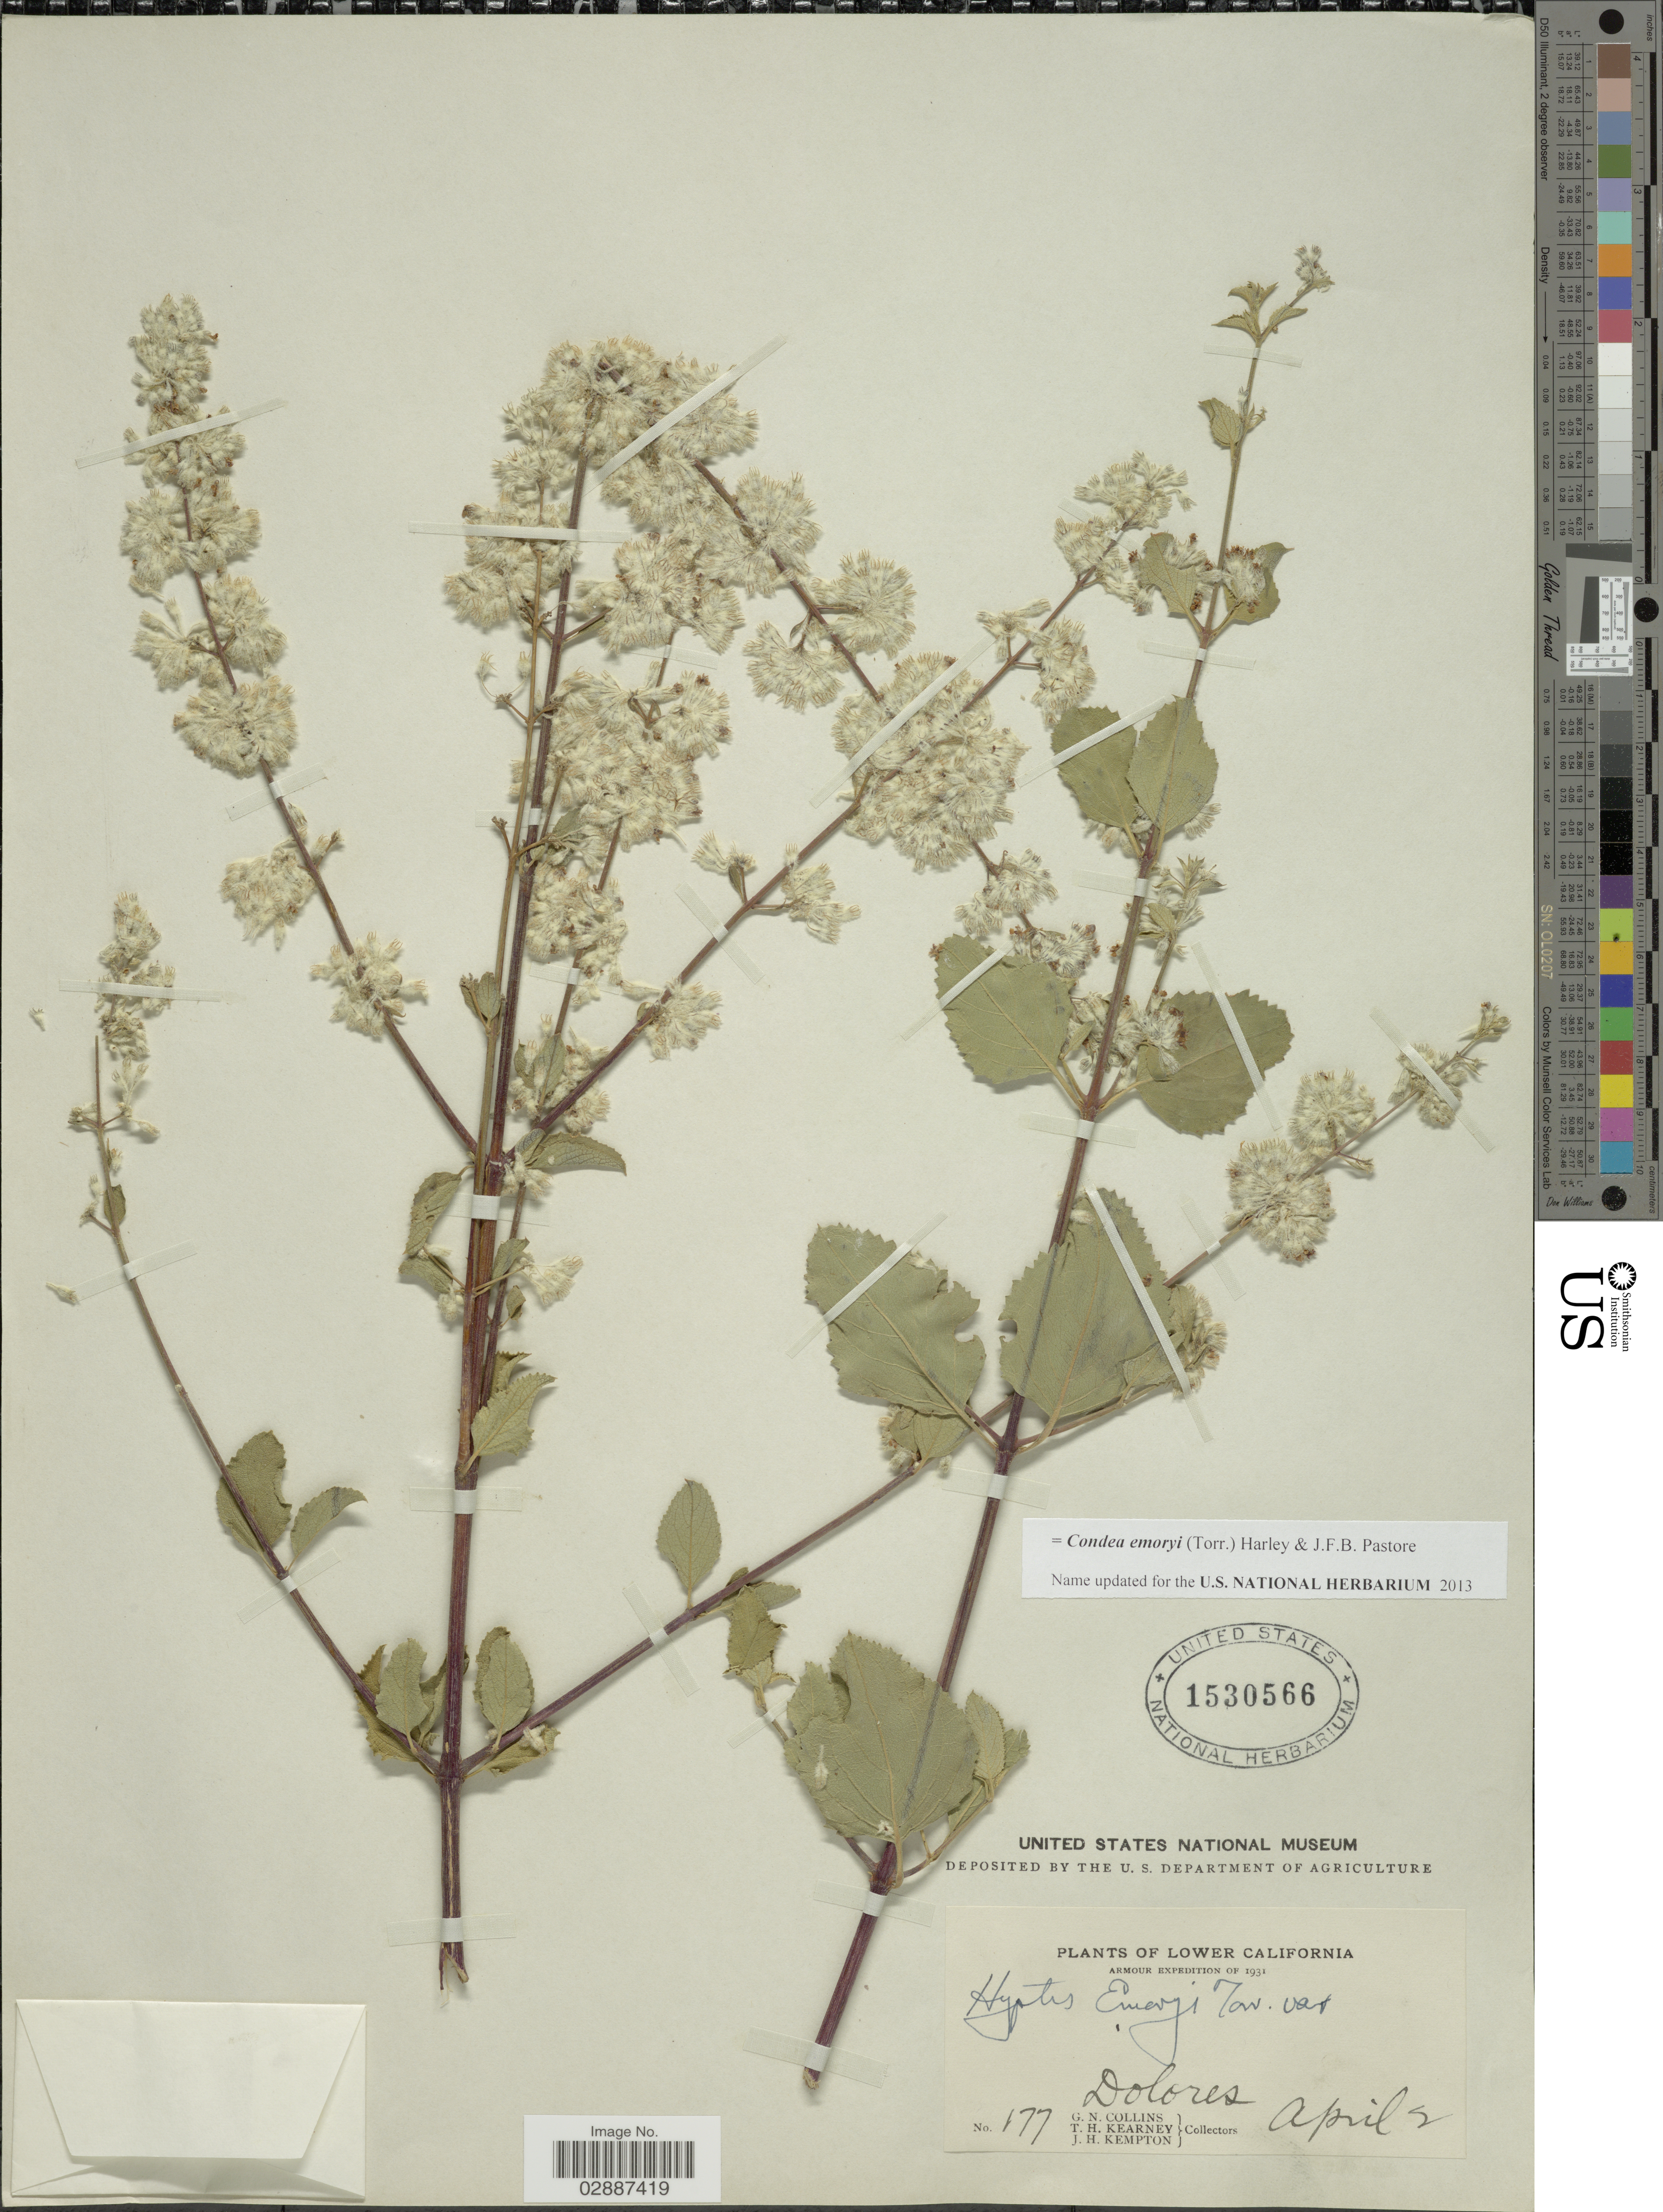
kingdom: Plantae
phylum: Tracheophyta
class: Magnoliopsida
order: Lamiales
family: Lamiaceae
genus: Condea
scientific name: Condea emoryi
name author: (Torr.) Harley & J.F.B. Pastore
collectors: G. Collins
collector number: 177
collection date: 1931-04-02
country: Mexico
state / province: Baja California Sur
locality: Dolores.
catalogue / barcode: US 1530566